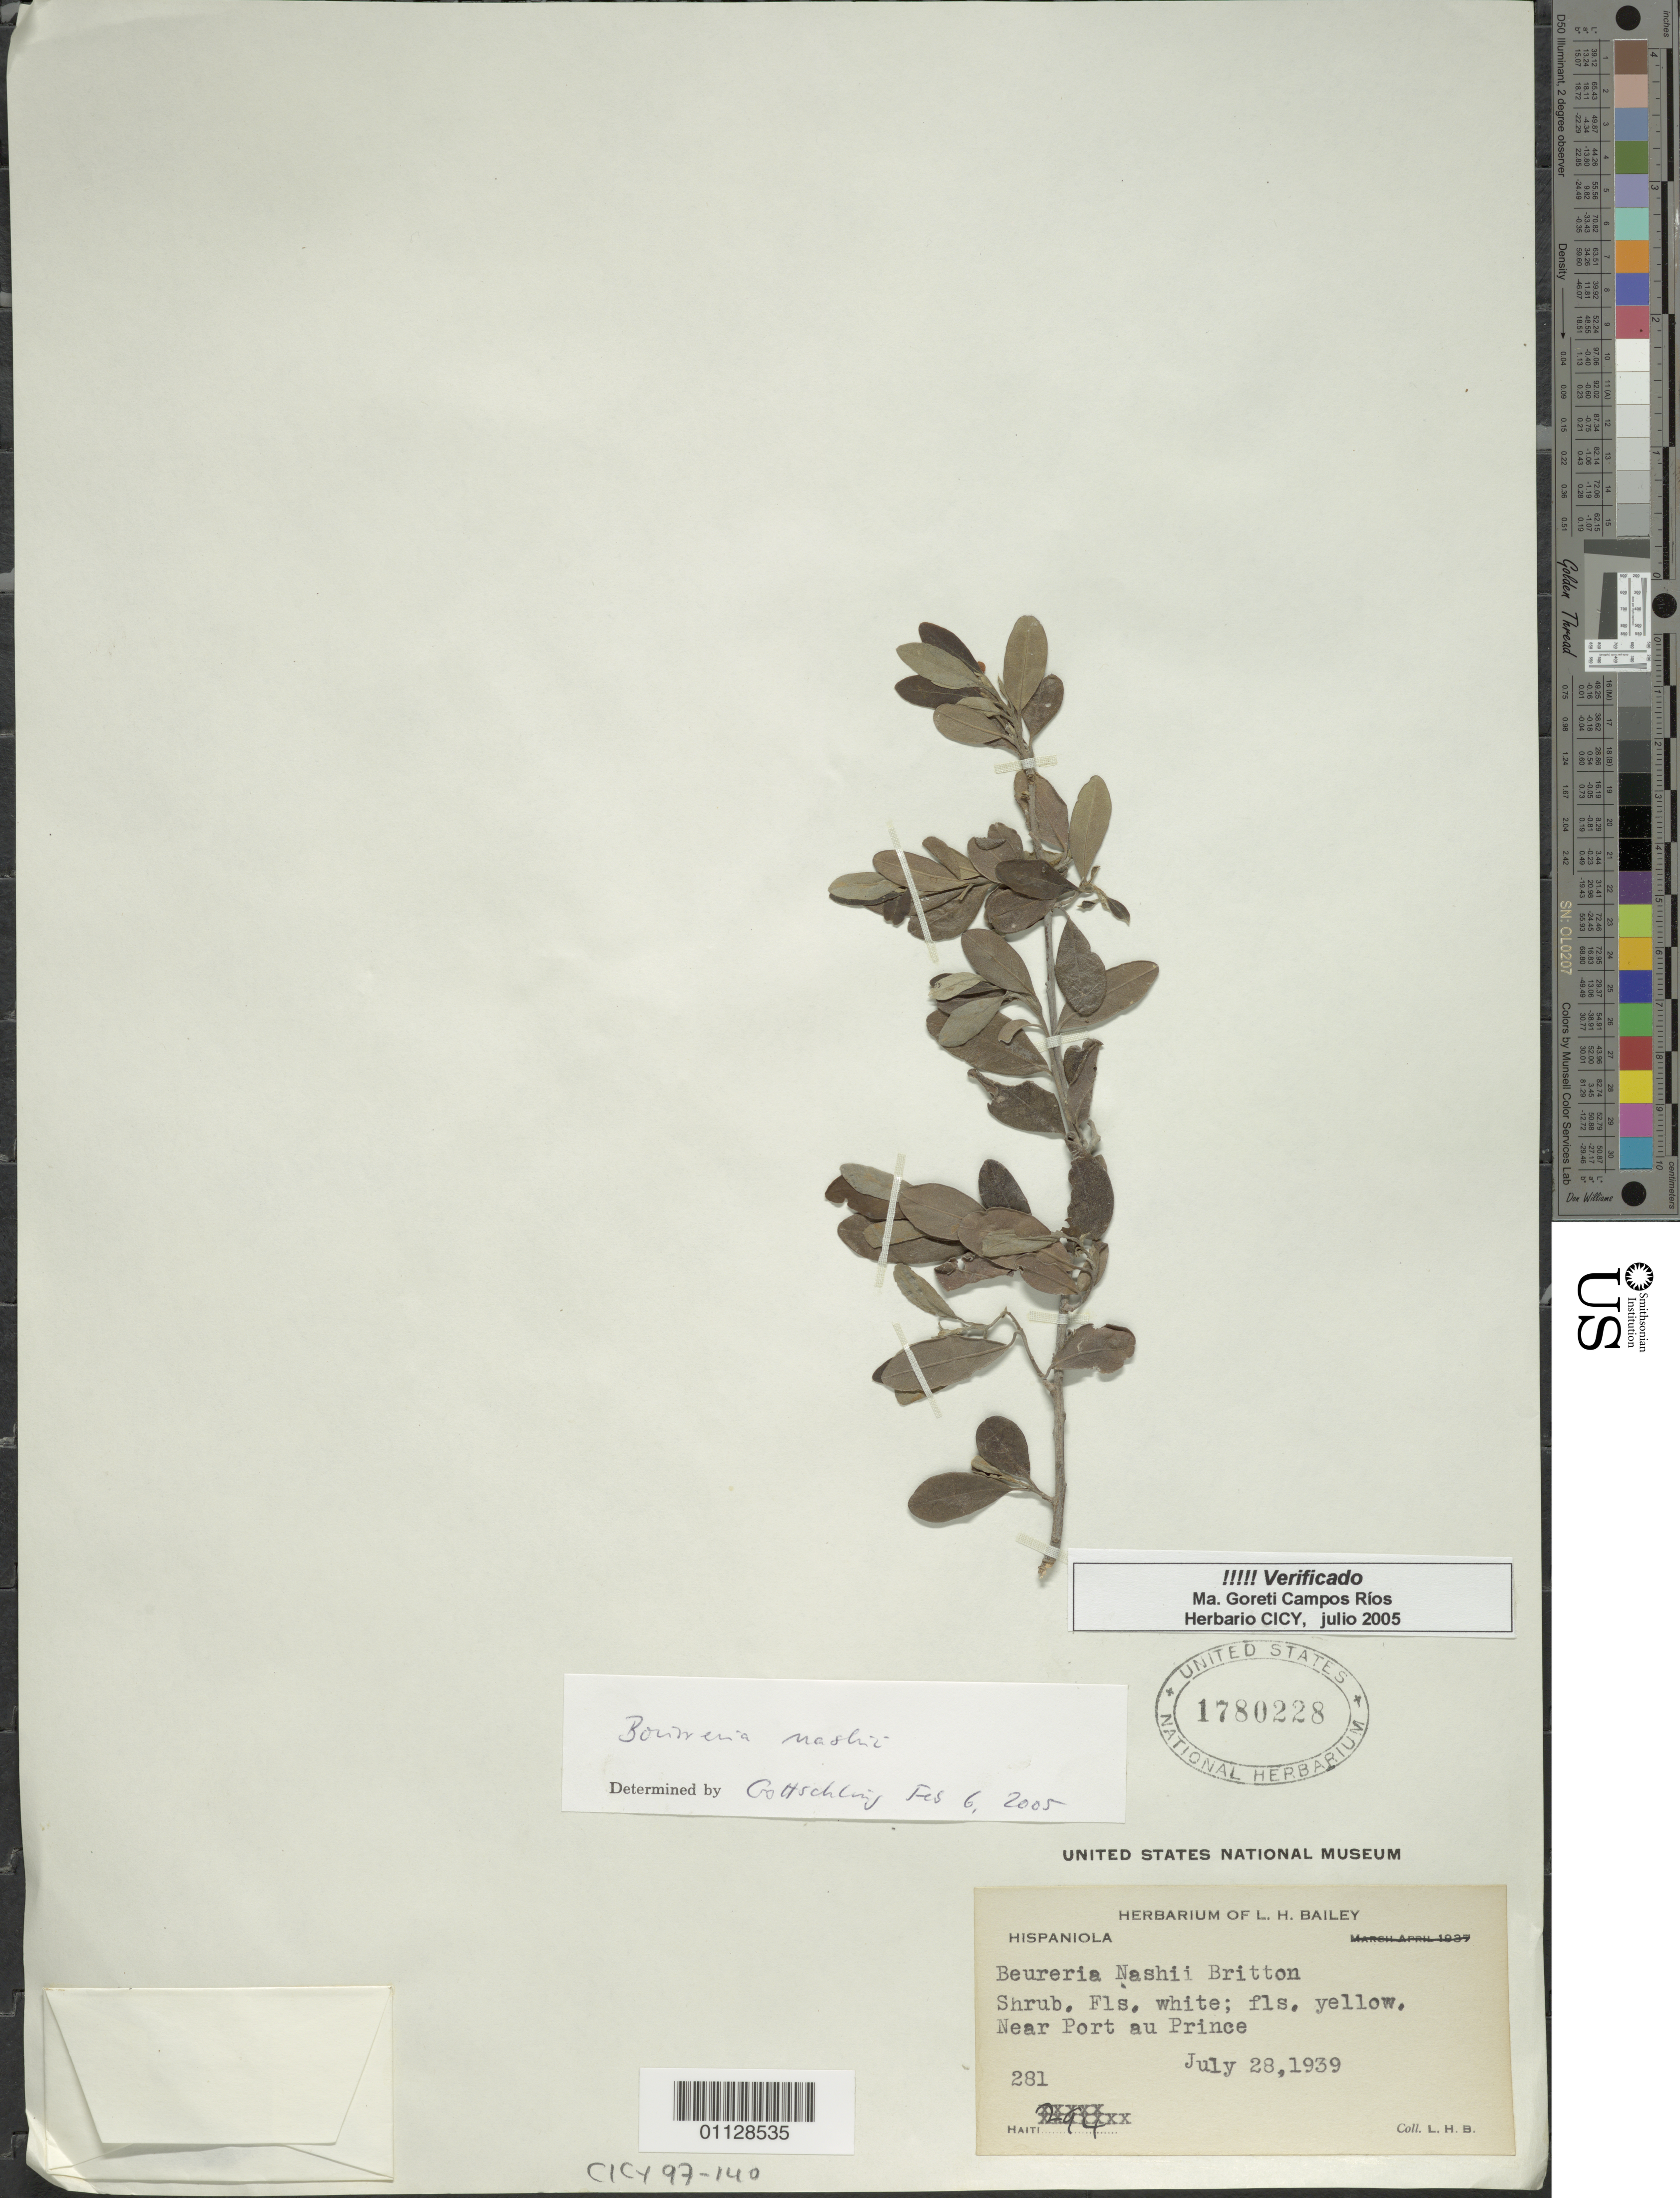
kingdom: Plantae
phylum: Tracheophyta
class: Magnoliopsida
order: Boraginales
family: Ehretiaceae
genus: Bourreria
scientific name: Bourreria nashii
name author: Britton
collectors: L. H. Bailey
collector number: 281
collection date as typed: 28 Jul 1939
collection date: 1939-07-28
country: Haiti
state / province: Óuest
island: Hispaniola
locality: Near Port au Prince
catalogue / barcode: US 1780228